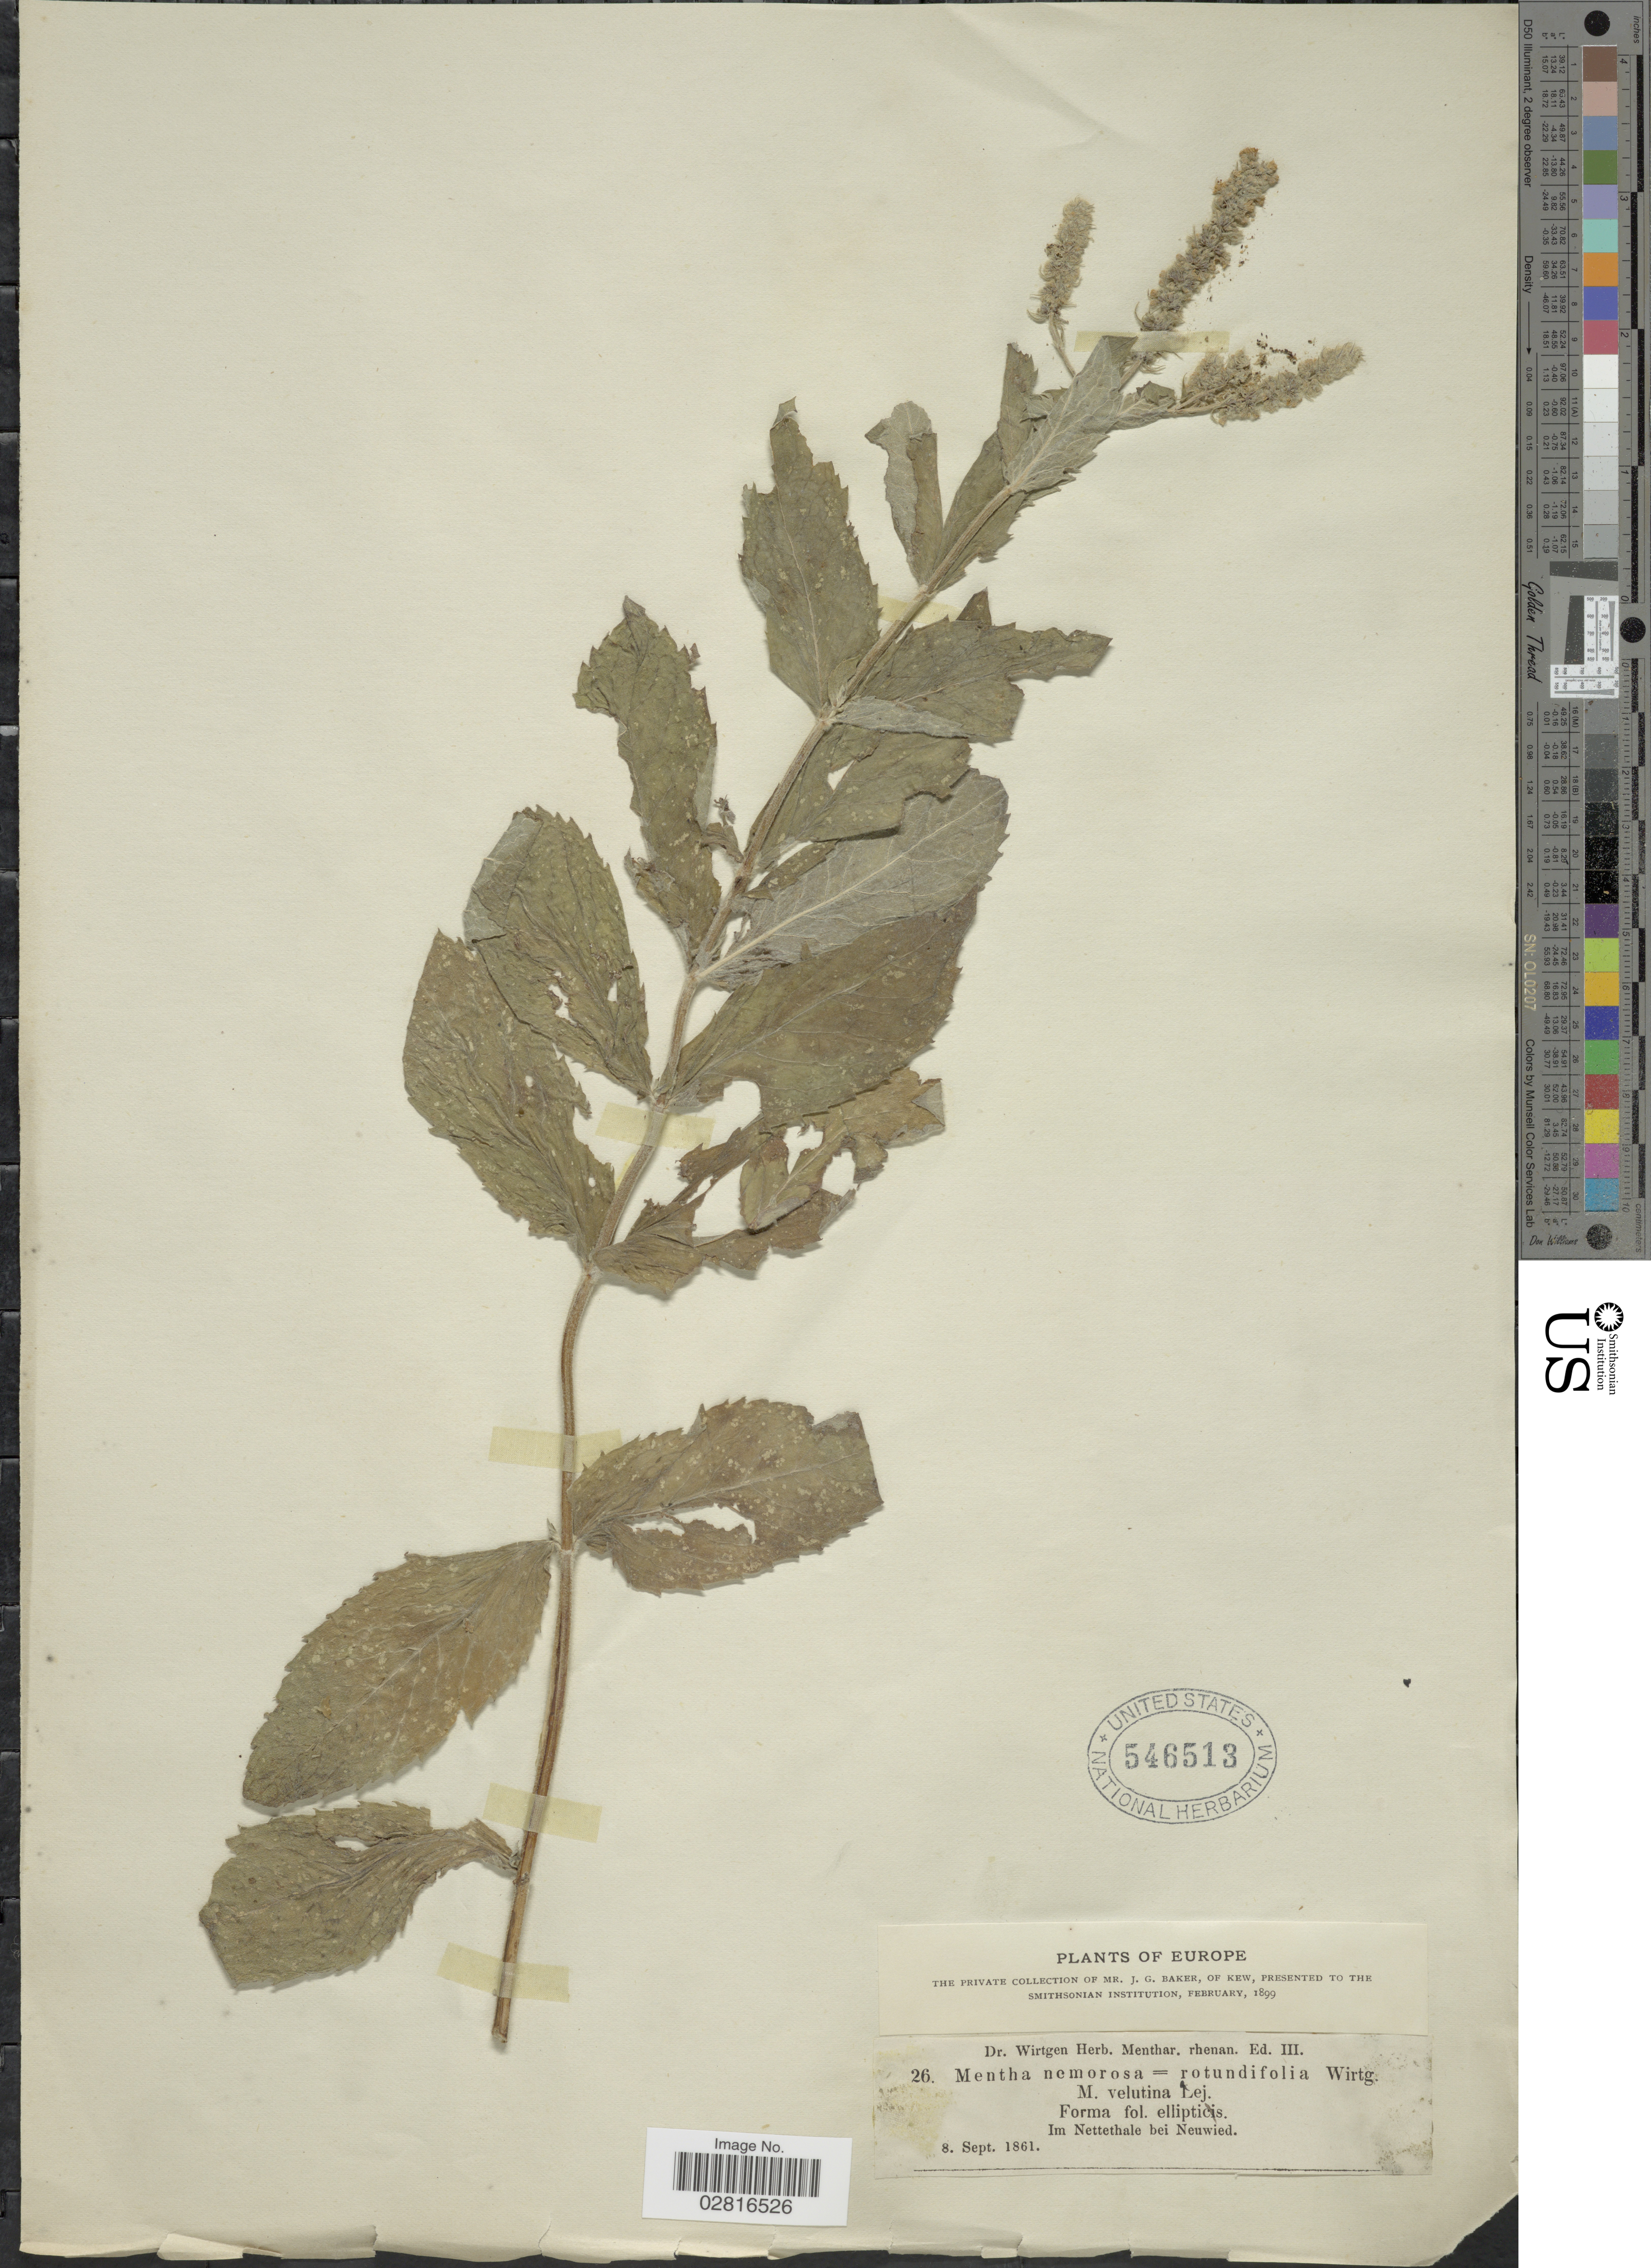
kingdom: Plantae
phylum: Tracheophyta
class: Magnoliopsida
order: Lamiales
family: Lamiaceae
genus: Mentha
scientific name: Mentha nemorosa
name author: Willd.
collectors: J. G. Baker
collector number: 26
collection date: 1861-09-08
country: Germany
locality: Europe. Im Nettethale bei Neuwied.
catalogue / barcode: US 546513